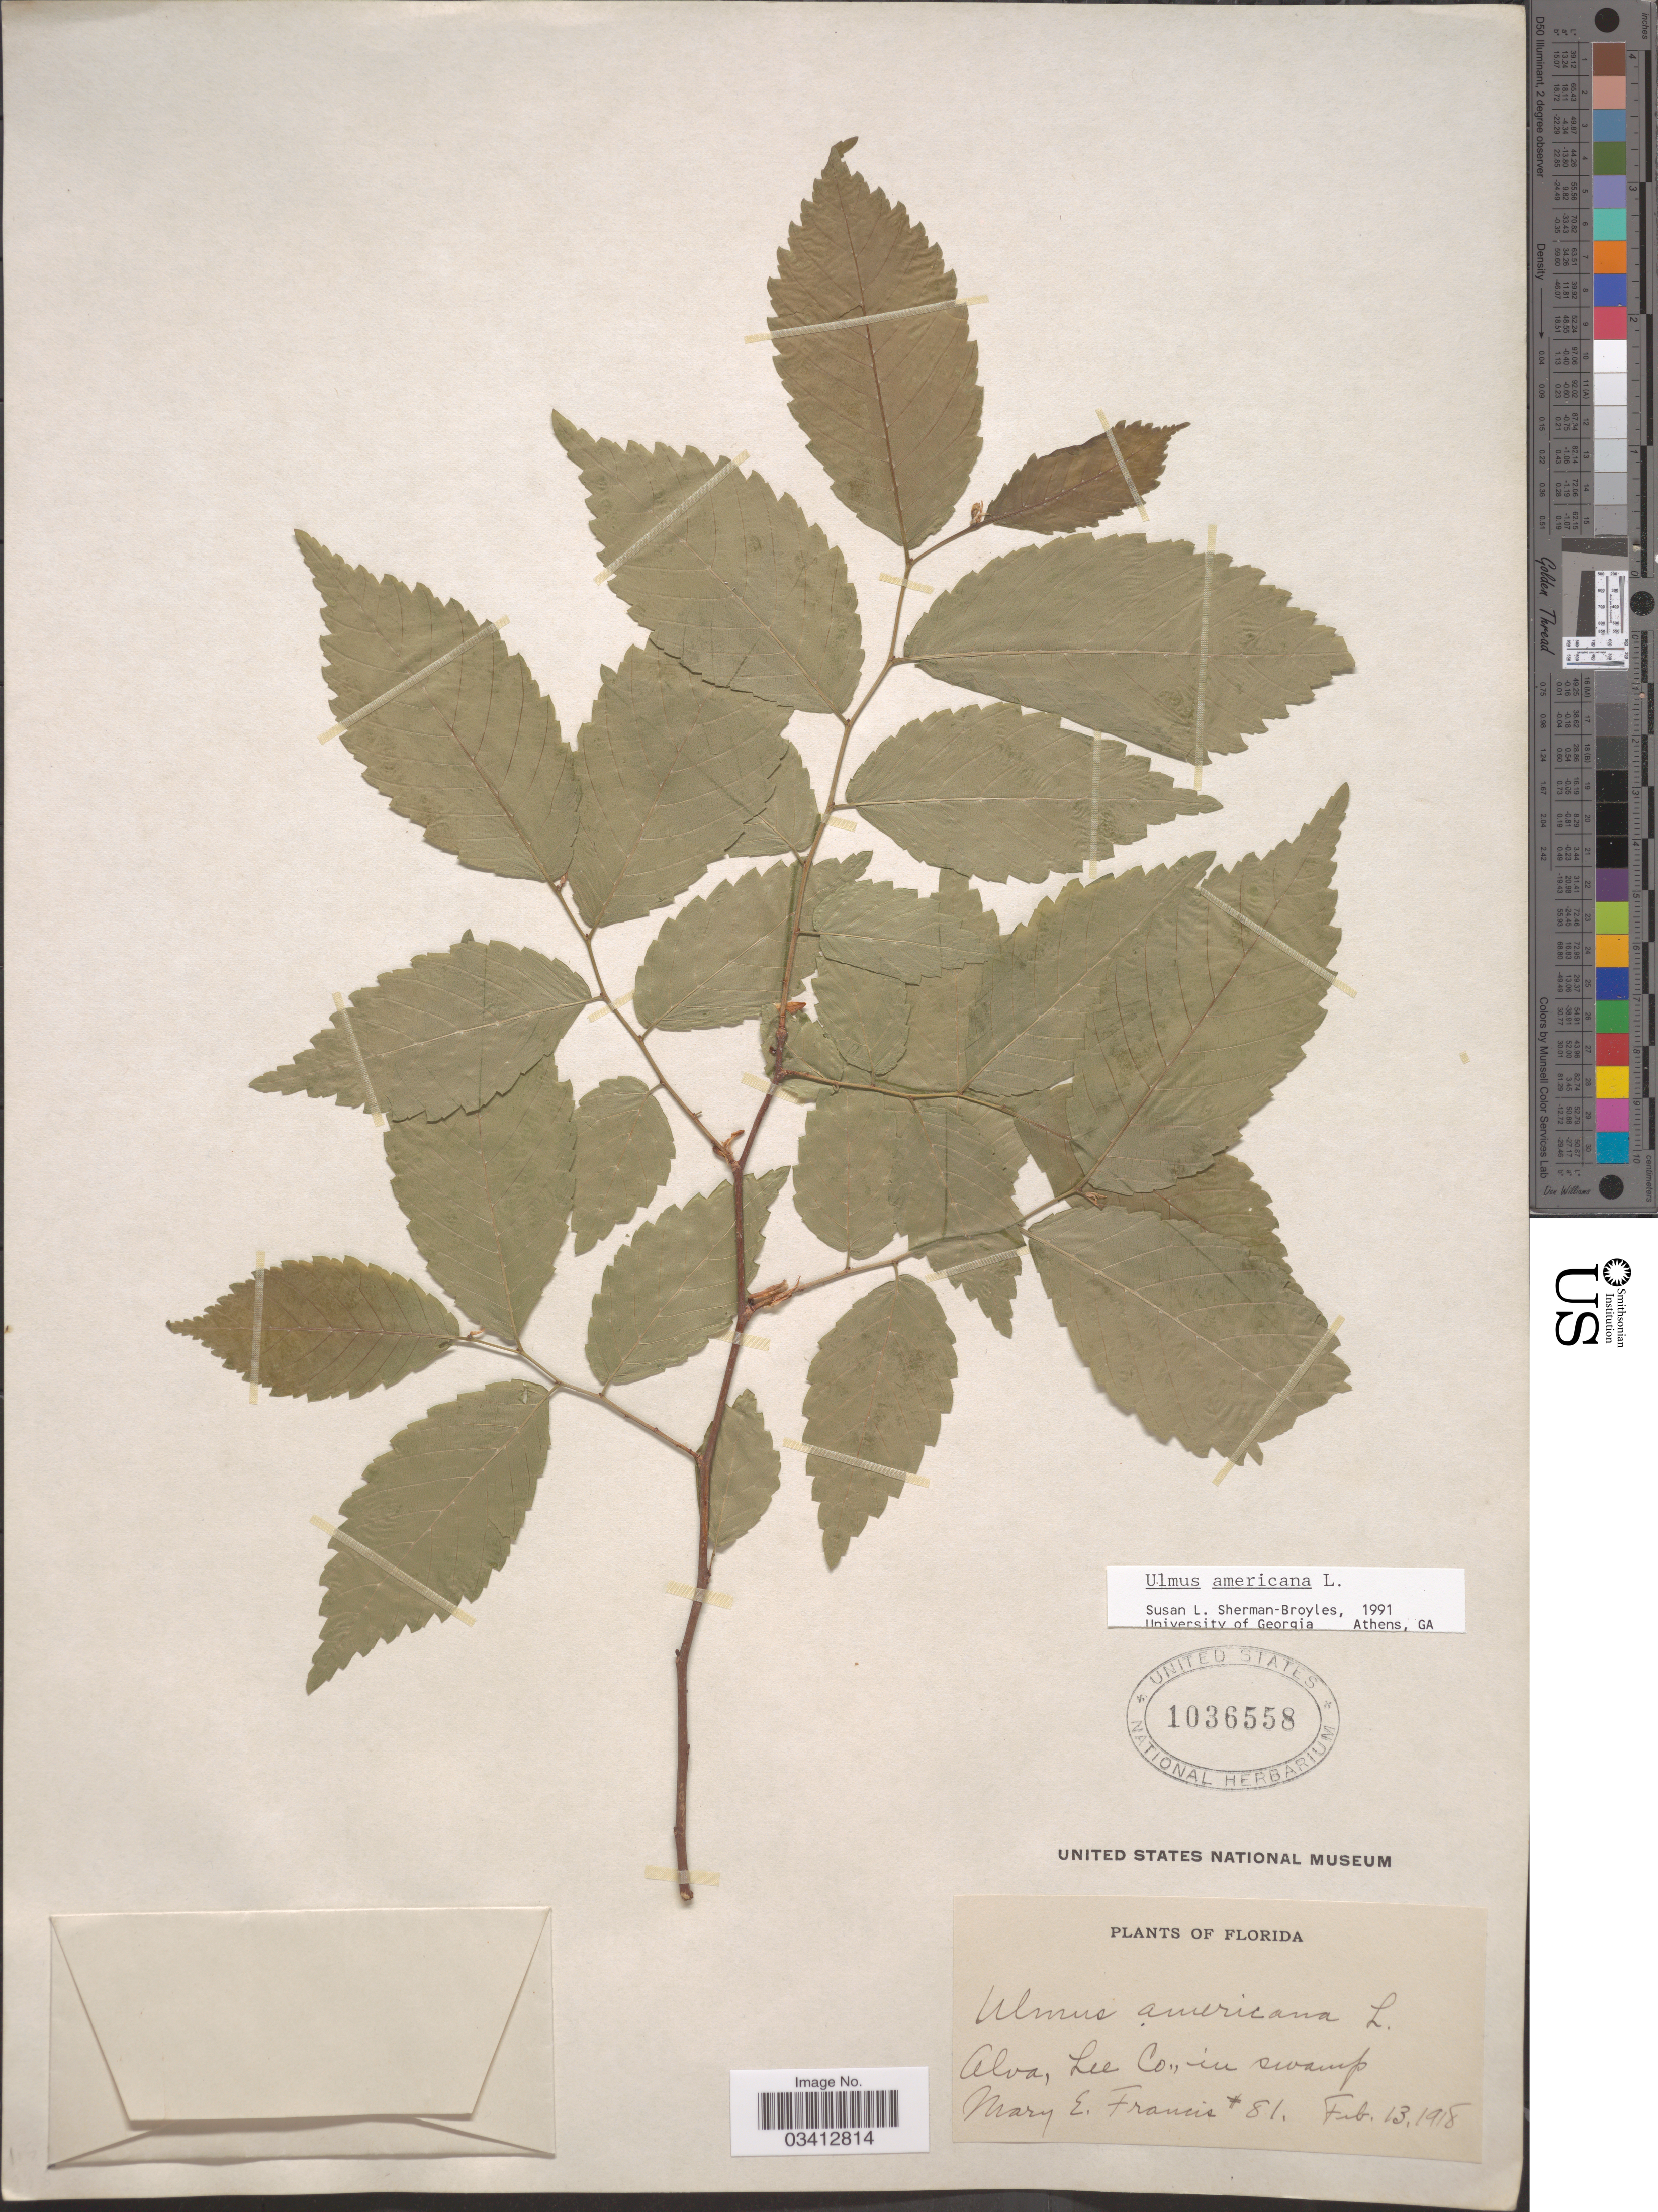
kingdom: Plantae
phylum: Tracheophyta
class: Magnoliopsida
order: Rosales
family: Ulmaceae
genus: Ulmus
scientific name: Ulmus americana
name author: L.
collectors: M. E. Francis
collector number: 81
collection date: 1918-02-13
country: United States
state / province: Florida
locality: Alva, Lee Co., in swamp.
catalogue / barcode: US 1036558